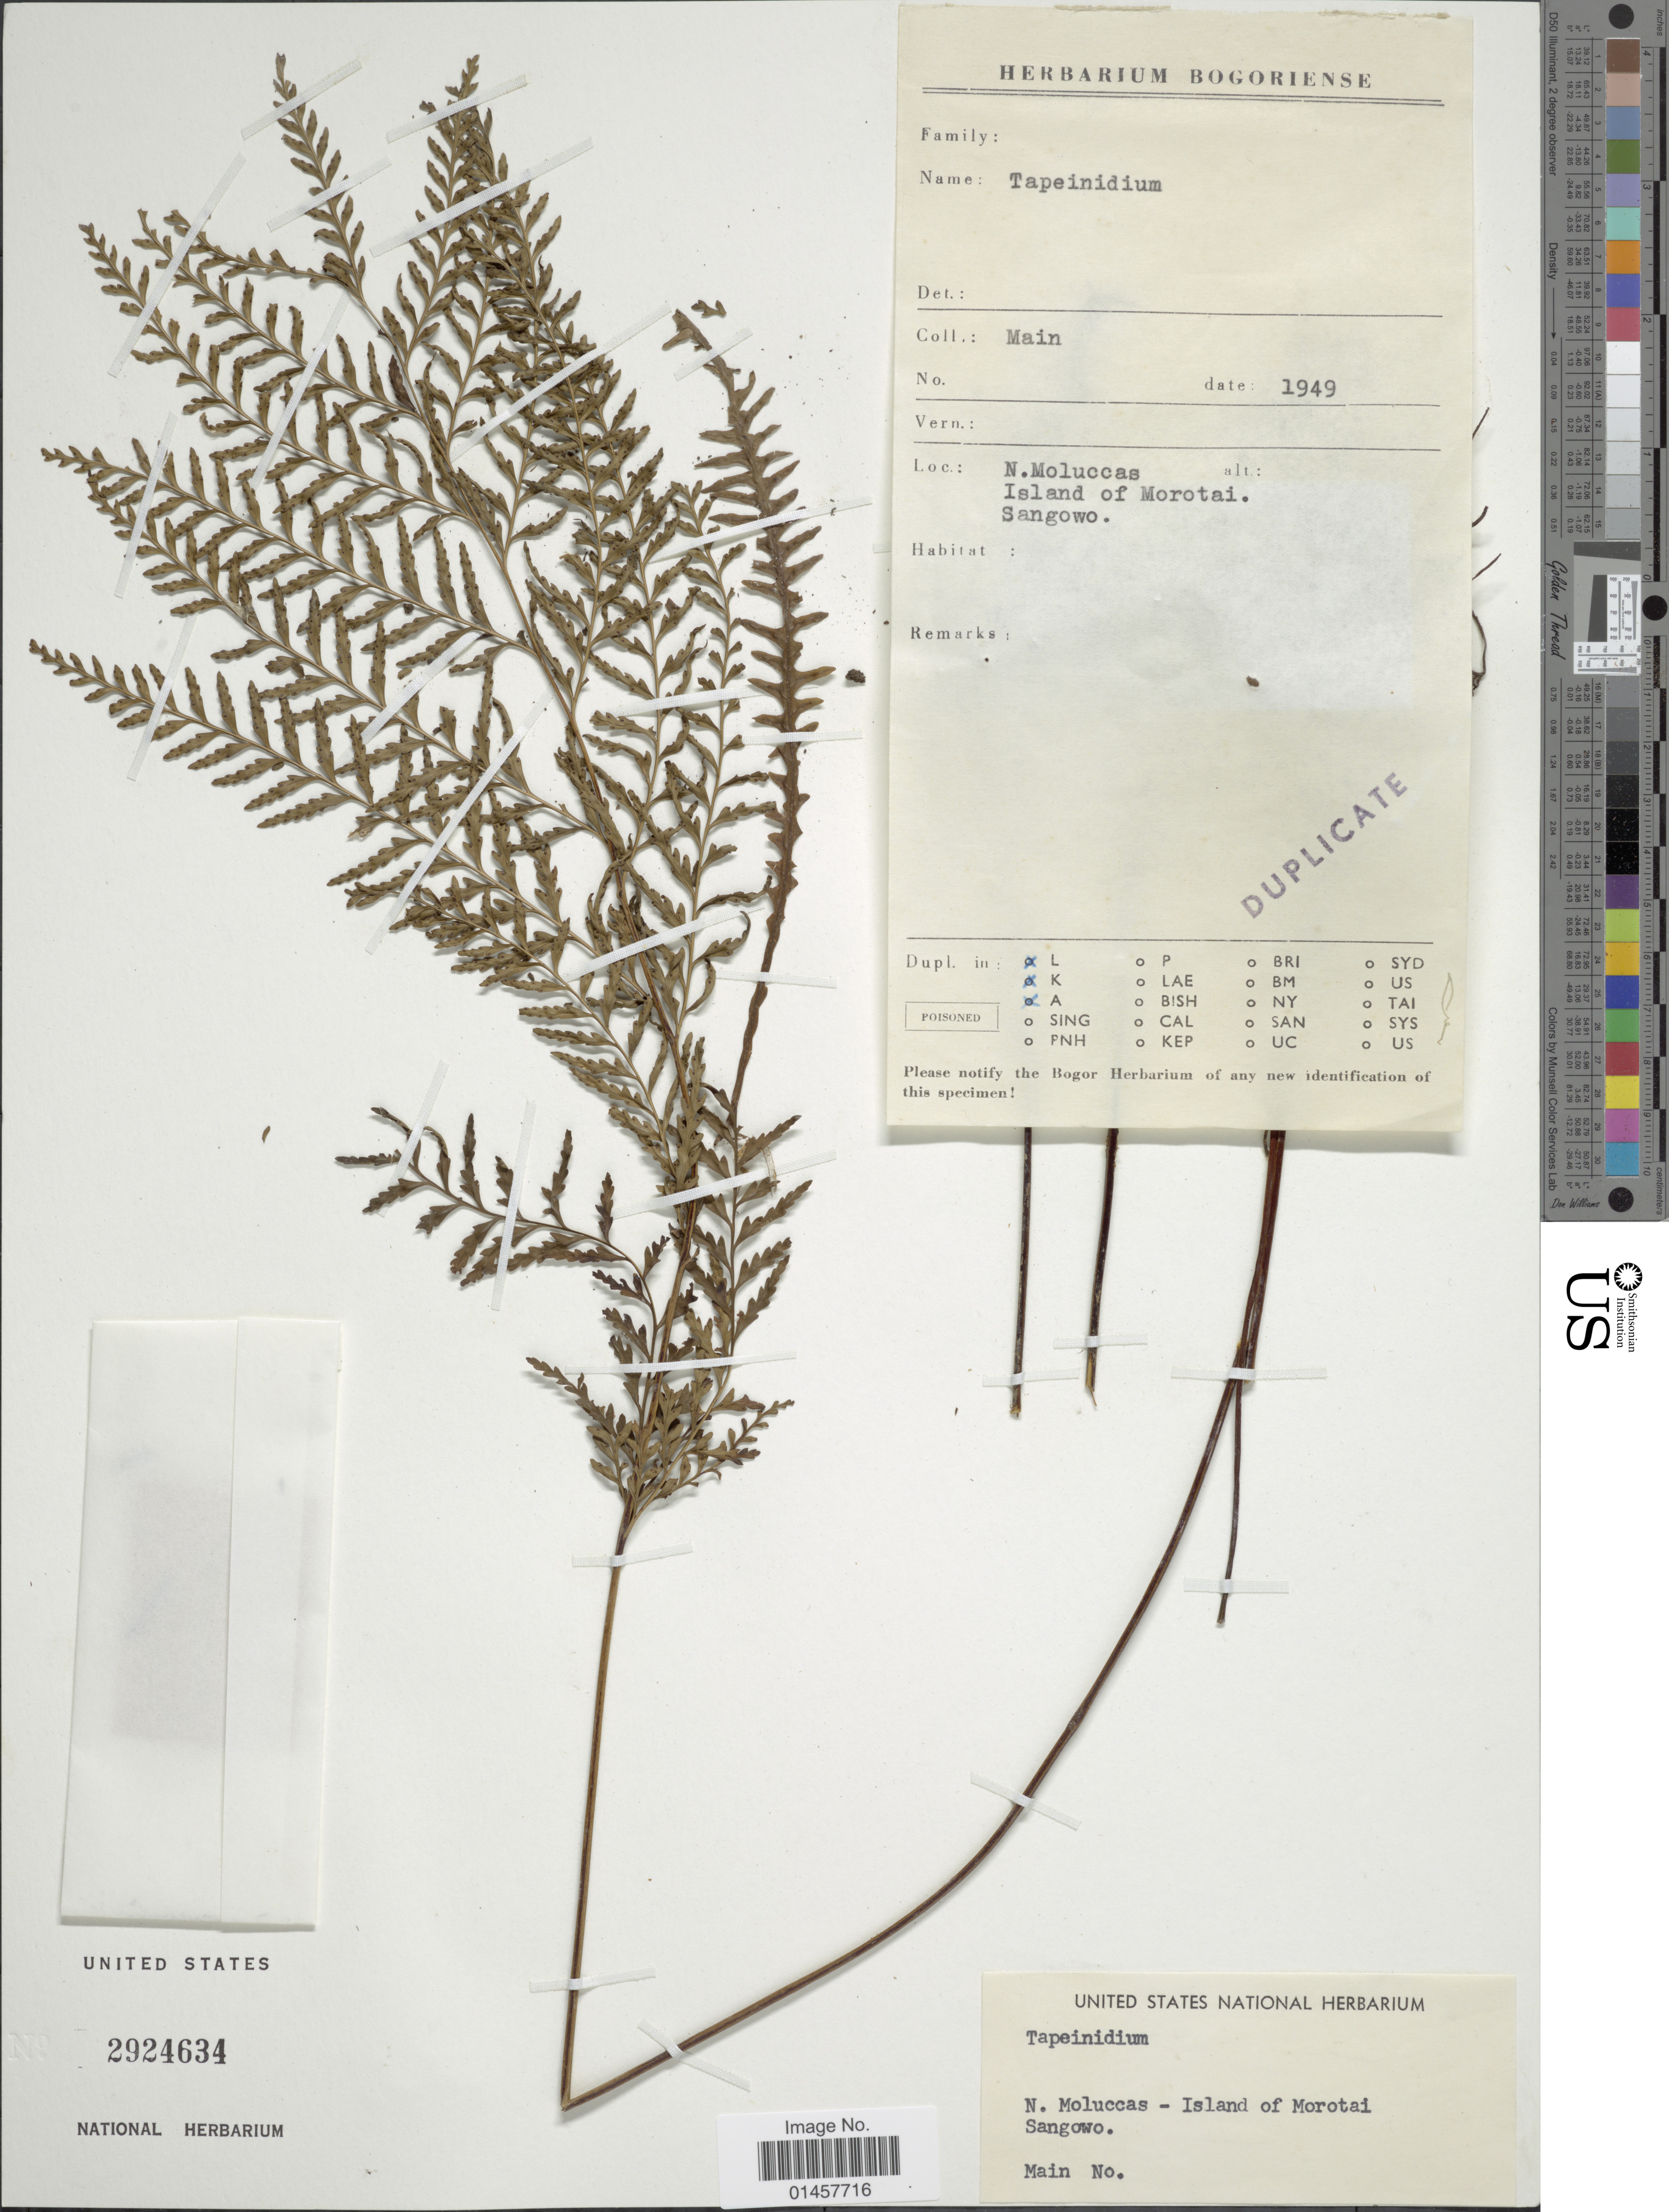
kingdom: Plantae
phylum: Tracheophyta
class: Polypodiopsida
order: Polypodiales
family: Lindsaeaceae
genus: Tapeinidium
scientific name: Tapeinidium sp.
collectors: -. Main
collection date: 1949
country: Indonesia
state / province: Maluku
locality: N. Moluccas, Island of Morotai, Sangowo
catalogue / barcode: US 2924634